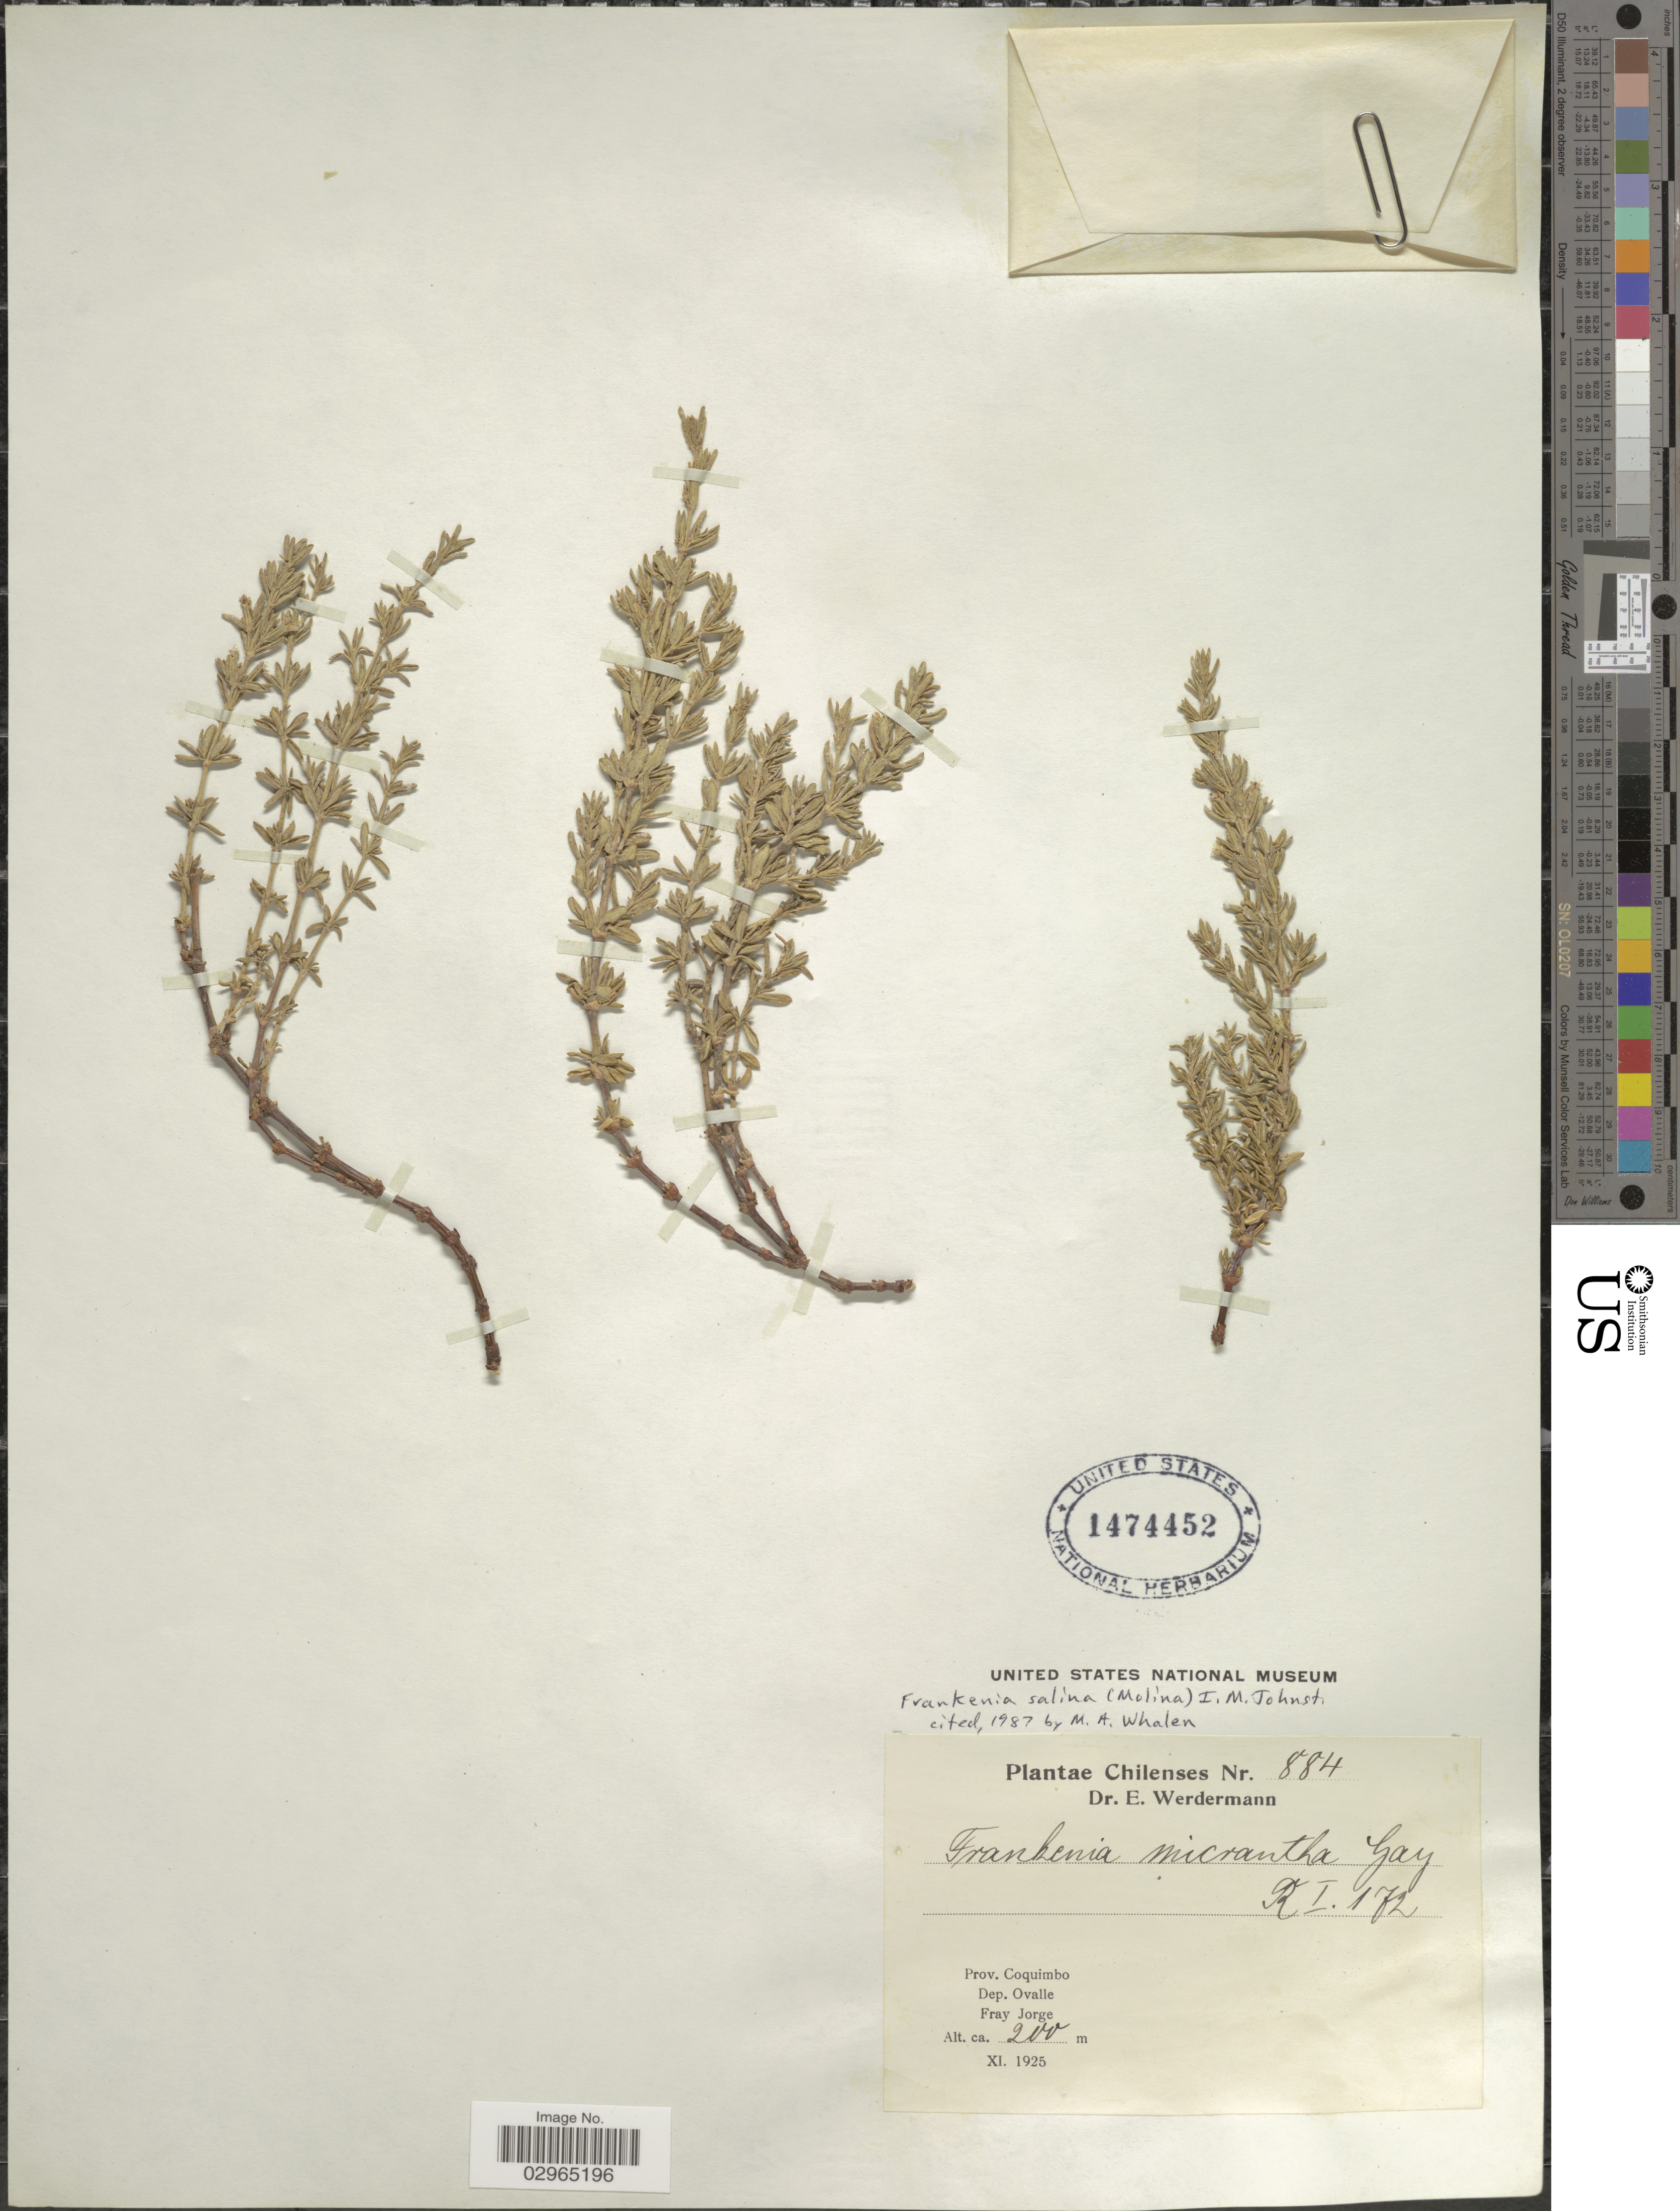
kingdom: Plantae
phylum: Tracheophyta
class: Magnoliopsida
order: Caryophyllales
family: Frankeniaceae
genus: Frankenia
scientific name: Frankenia salina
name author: (Molina) I.M. Johnst.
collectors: E. Werdermann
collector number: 884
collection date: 1925-11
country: Chile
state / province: Coquimbo (IV)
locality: Prov. Coquimbo. Dep. Ovalle. Fray Jorge.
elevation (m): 200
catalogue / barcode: US 1474452